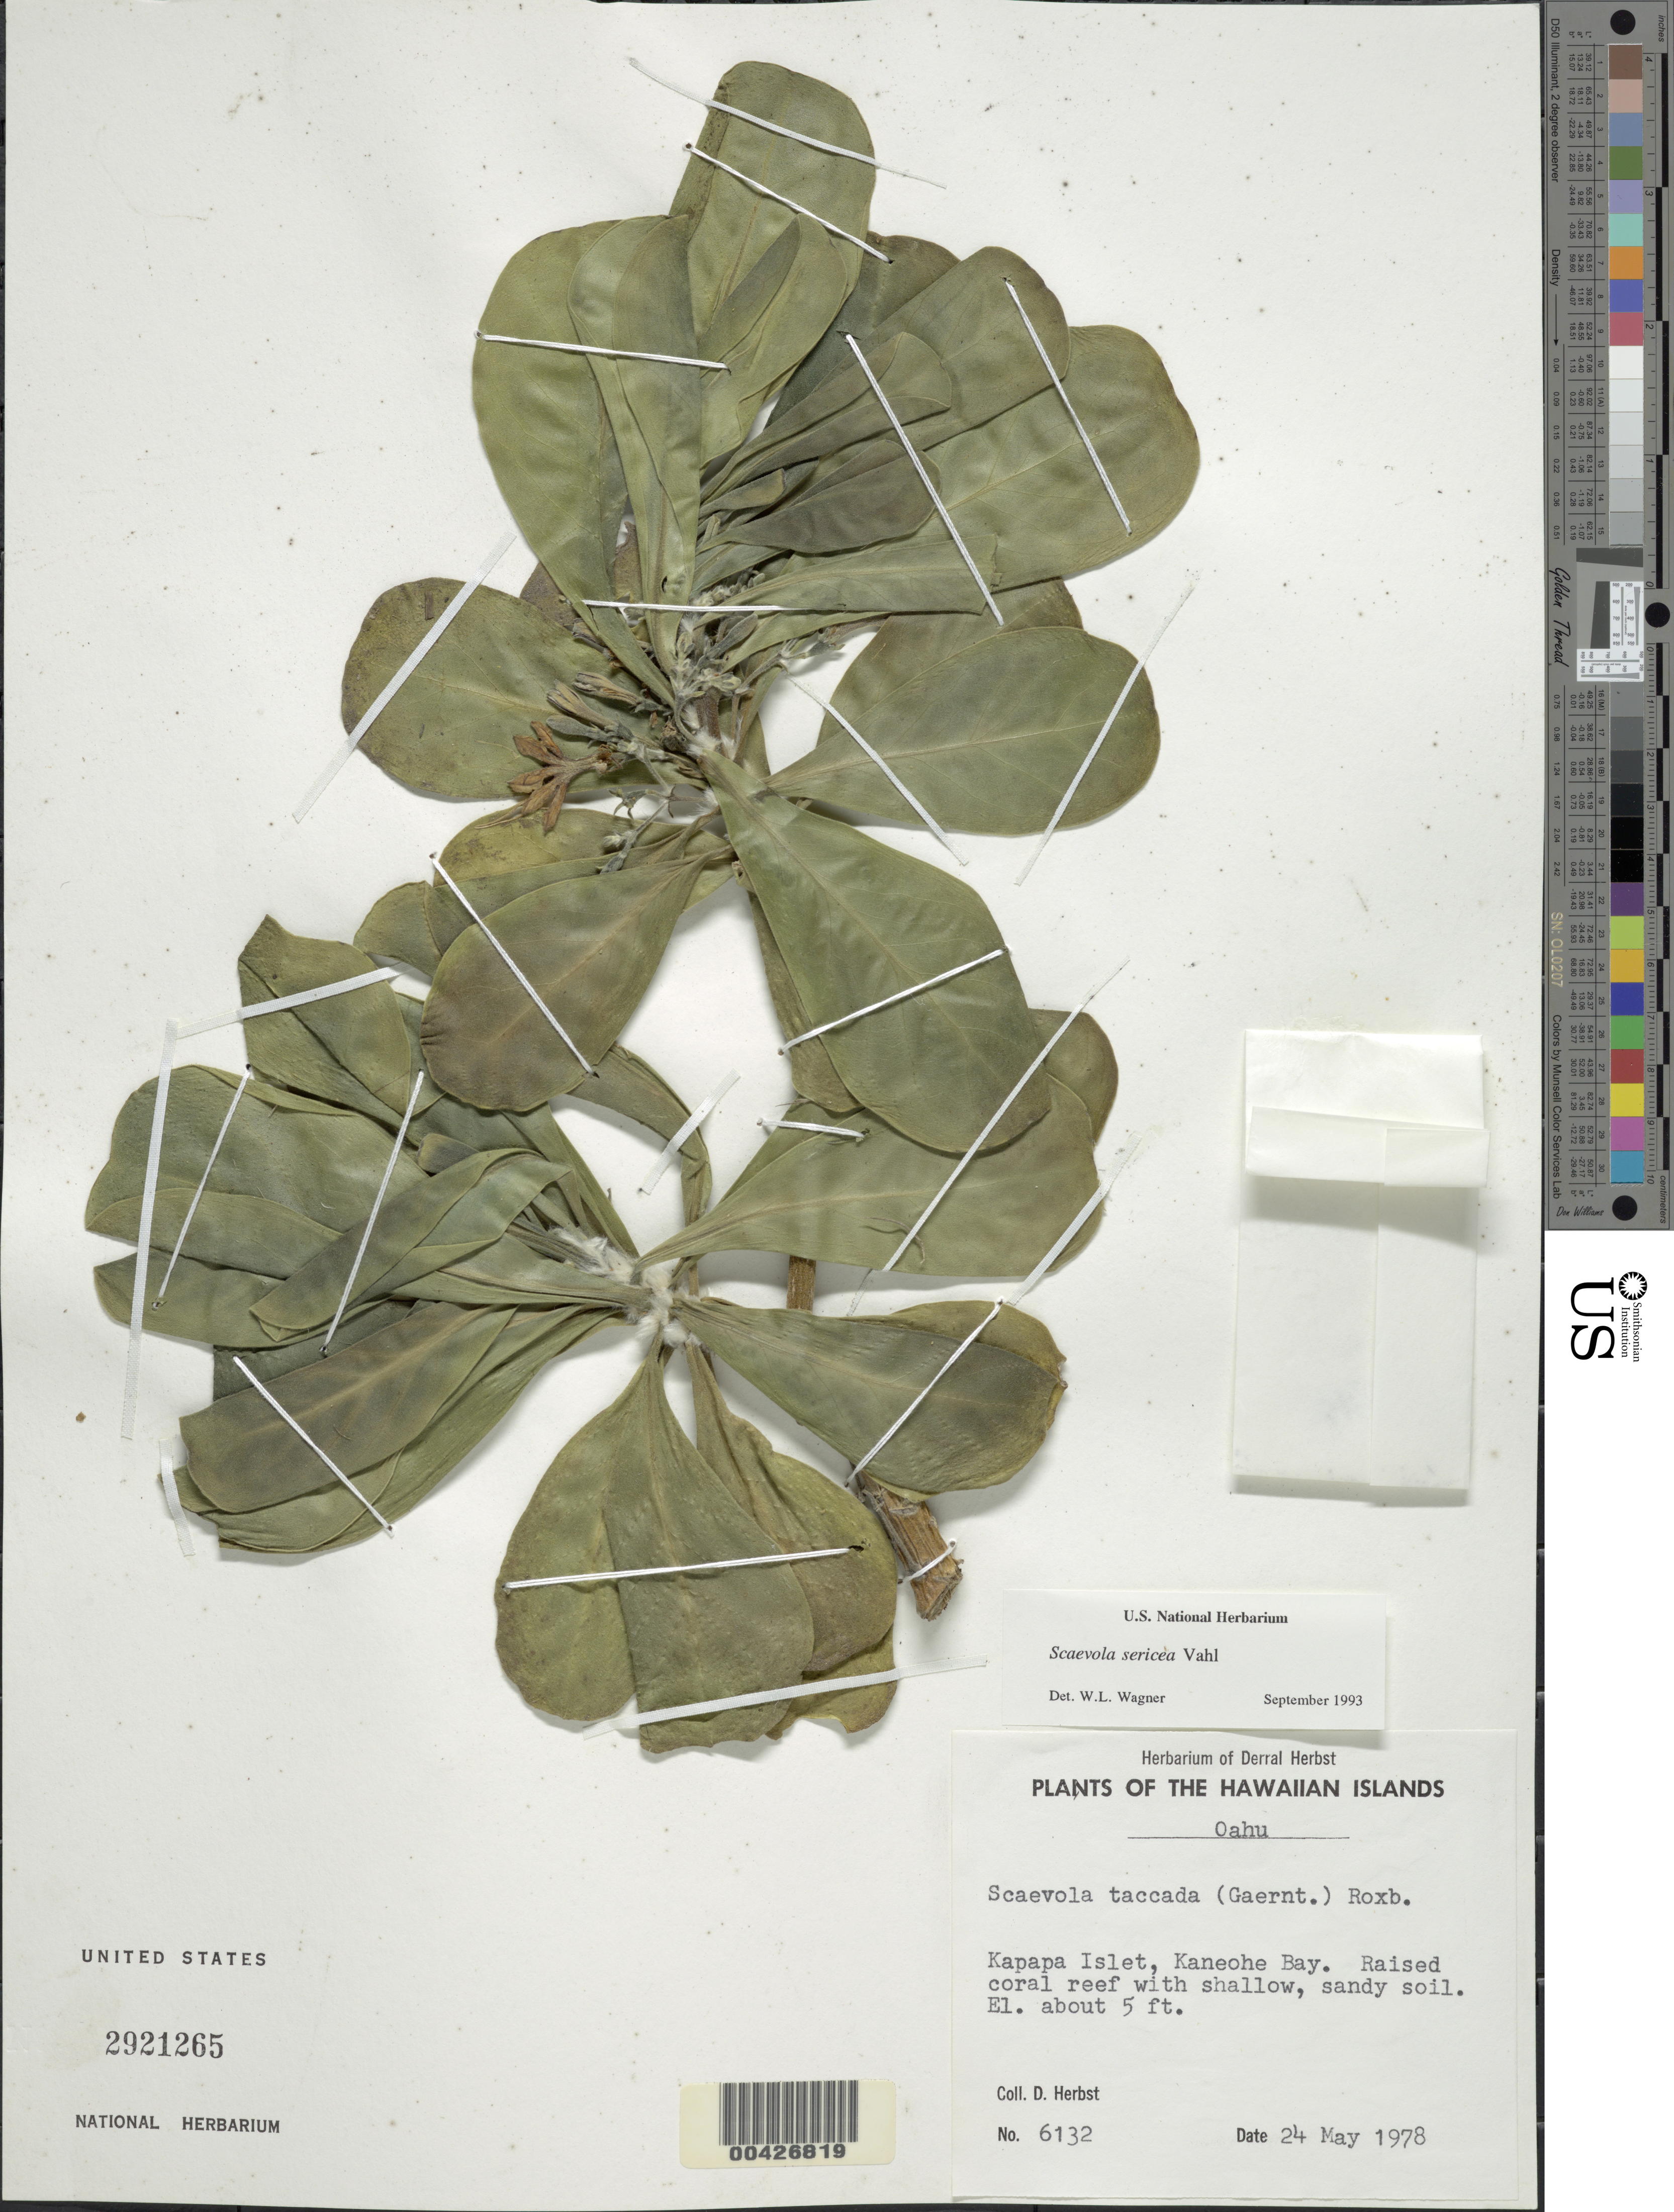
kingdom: Plantae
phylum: Tracheophyta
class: Magnoliopsida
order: Asterales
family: Goodeniaceae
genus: Scaevola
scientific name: Scaevola taccada var. taccada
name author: (Gaertn.) Roxb.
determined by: Wagner, W. L., (BOT), Smithsonian Institution - National Museum of Natural History (UNITED STATES)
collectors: D. R. Herbst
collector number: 6132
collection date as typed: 24 May 1978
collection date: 1978-05-24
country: United States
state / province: Hawaii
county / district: Kauai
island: Kaua'i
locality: Kapapa Islet, Kaneohe Bay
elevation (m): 2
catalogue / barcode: US 2921265